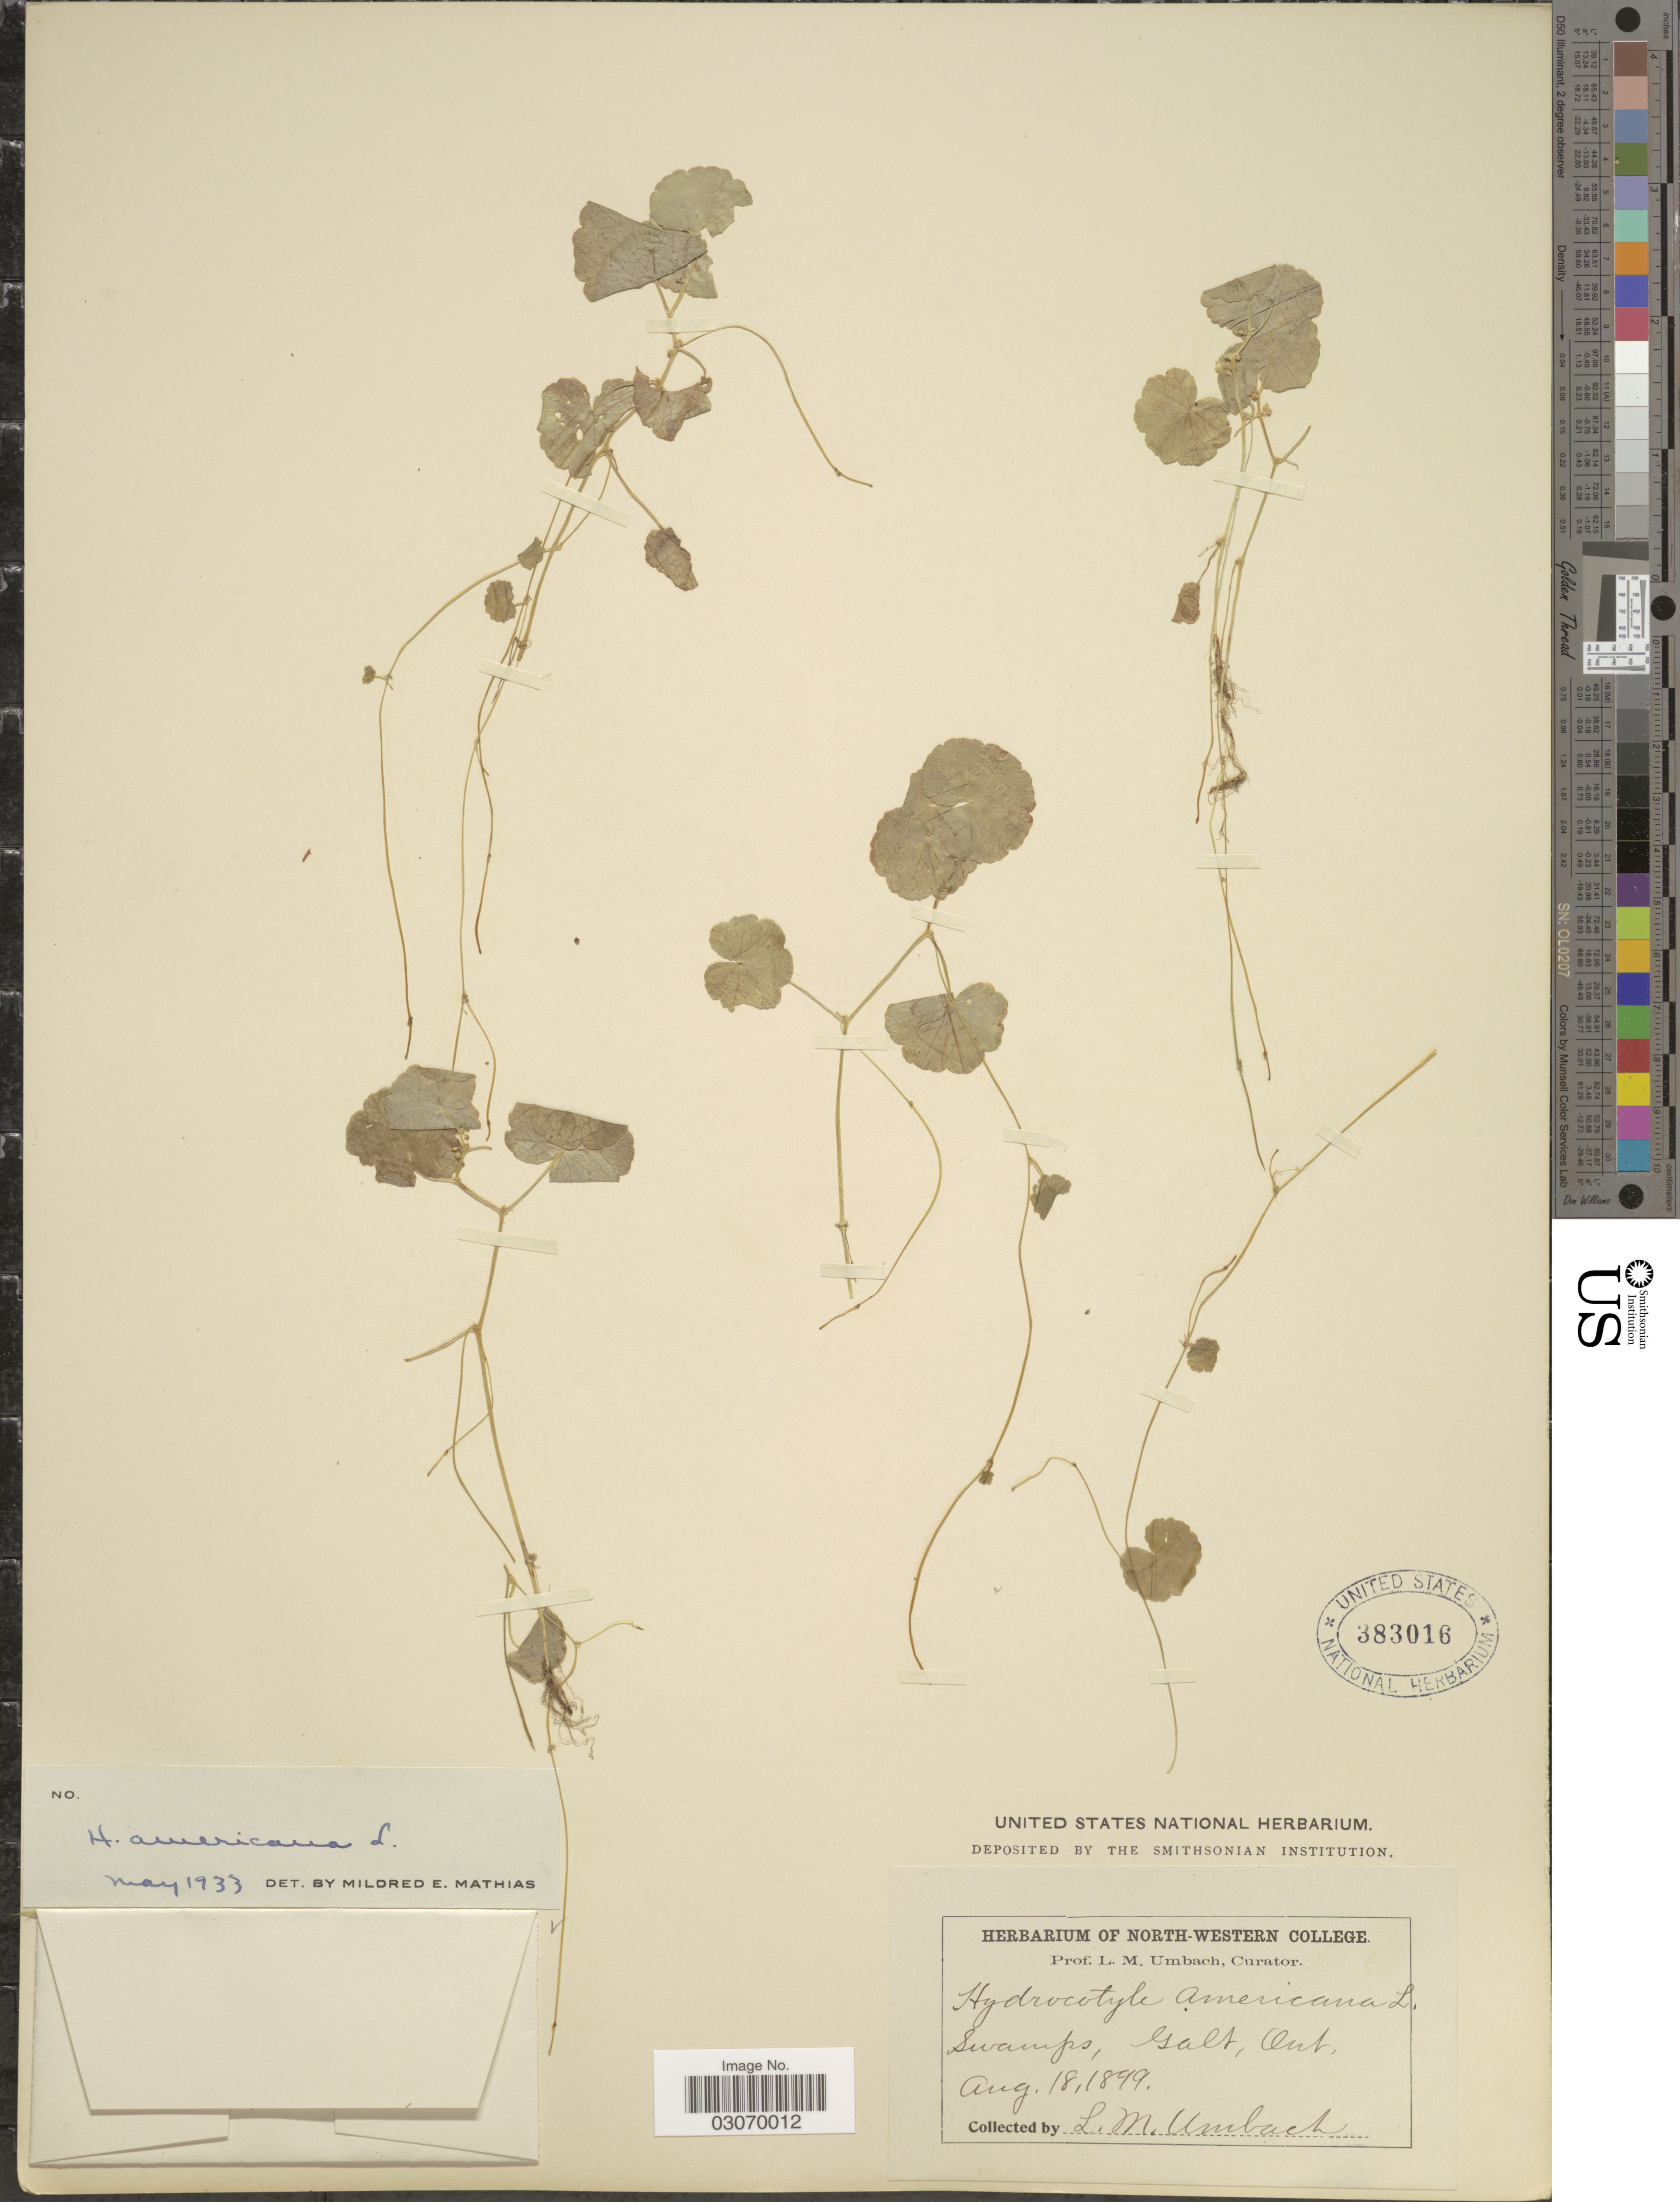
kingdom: Plantae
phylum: Tracheophyta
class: Magnoliopsida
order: Apiales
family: Araliaceae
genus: Hydrocotyle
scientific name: Hydrocotyle americana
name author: L.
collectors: L. M. Umbach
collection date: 1899-08-18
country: Canada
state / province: Ontario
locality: Swamps, Galt.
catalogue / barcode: US 383016